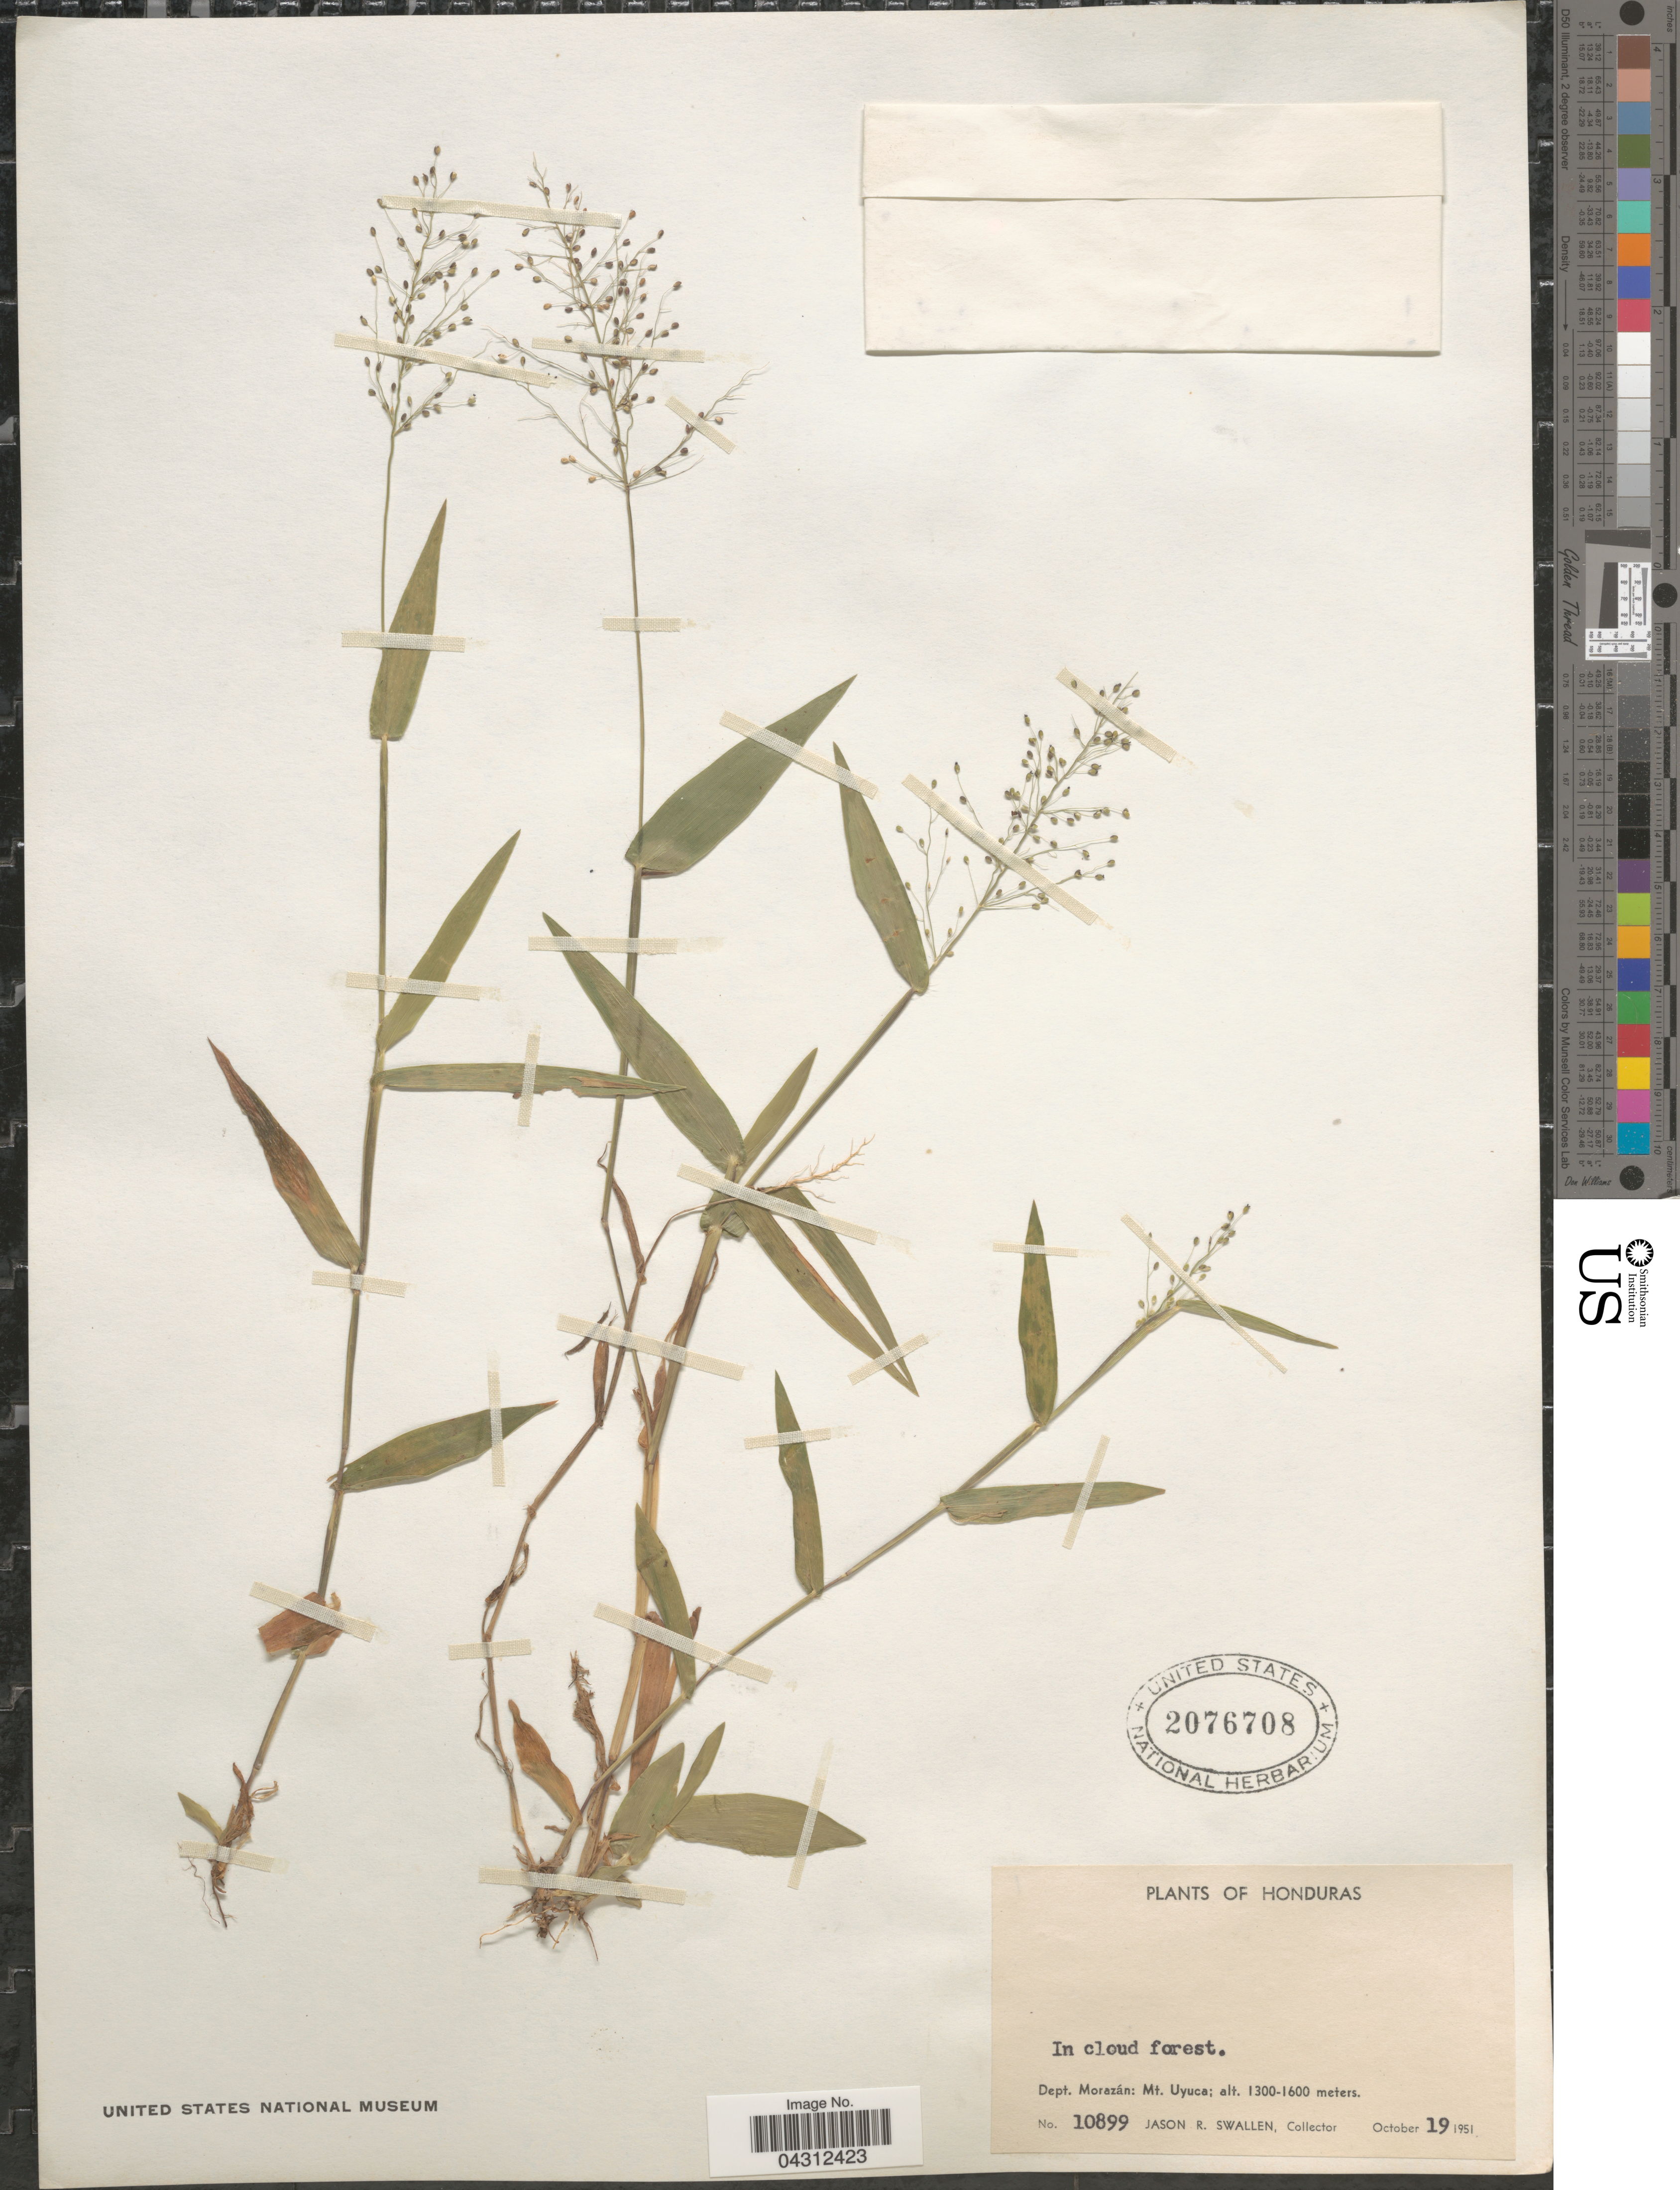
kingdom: Plantae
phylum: Tracheophyta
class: Liliopsida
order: Poales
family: Poaceae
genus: Panicum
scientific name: Panicum sp.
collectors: J. R. Swallen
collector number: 10899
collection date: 1951-10-19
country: Honduras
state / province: Fco. Morazán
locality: Dept. Morazán: Mt. Uyuca.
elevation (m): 1300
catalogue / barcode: US 2076708